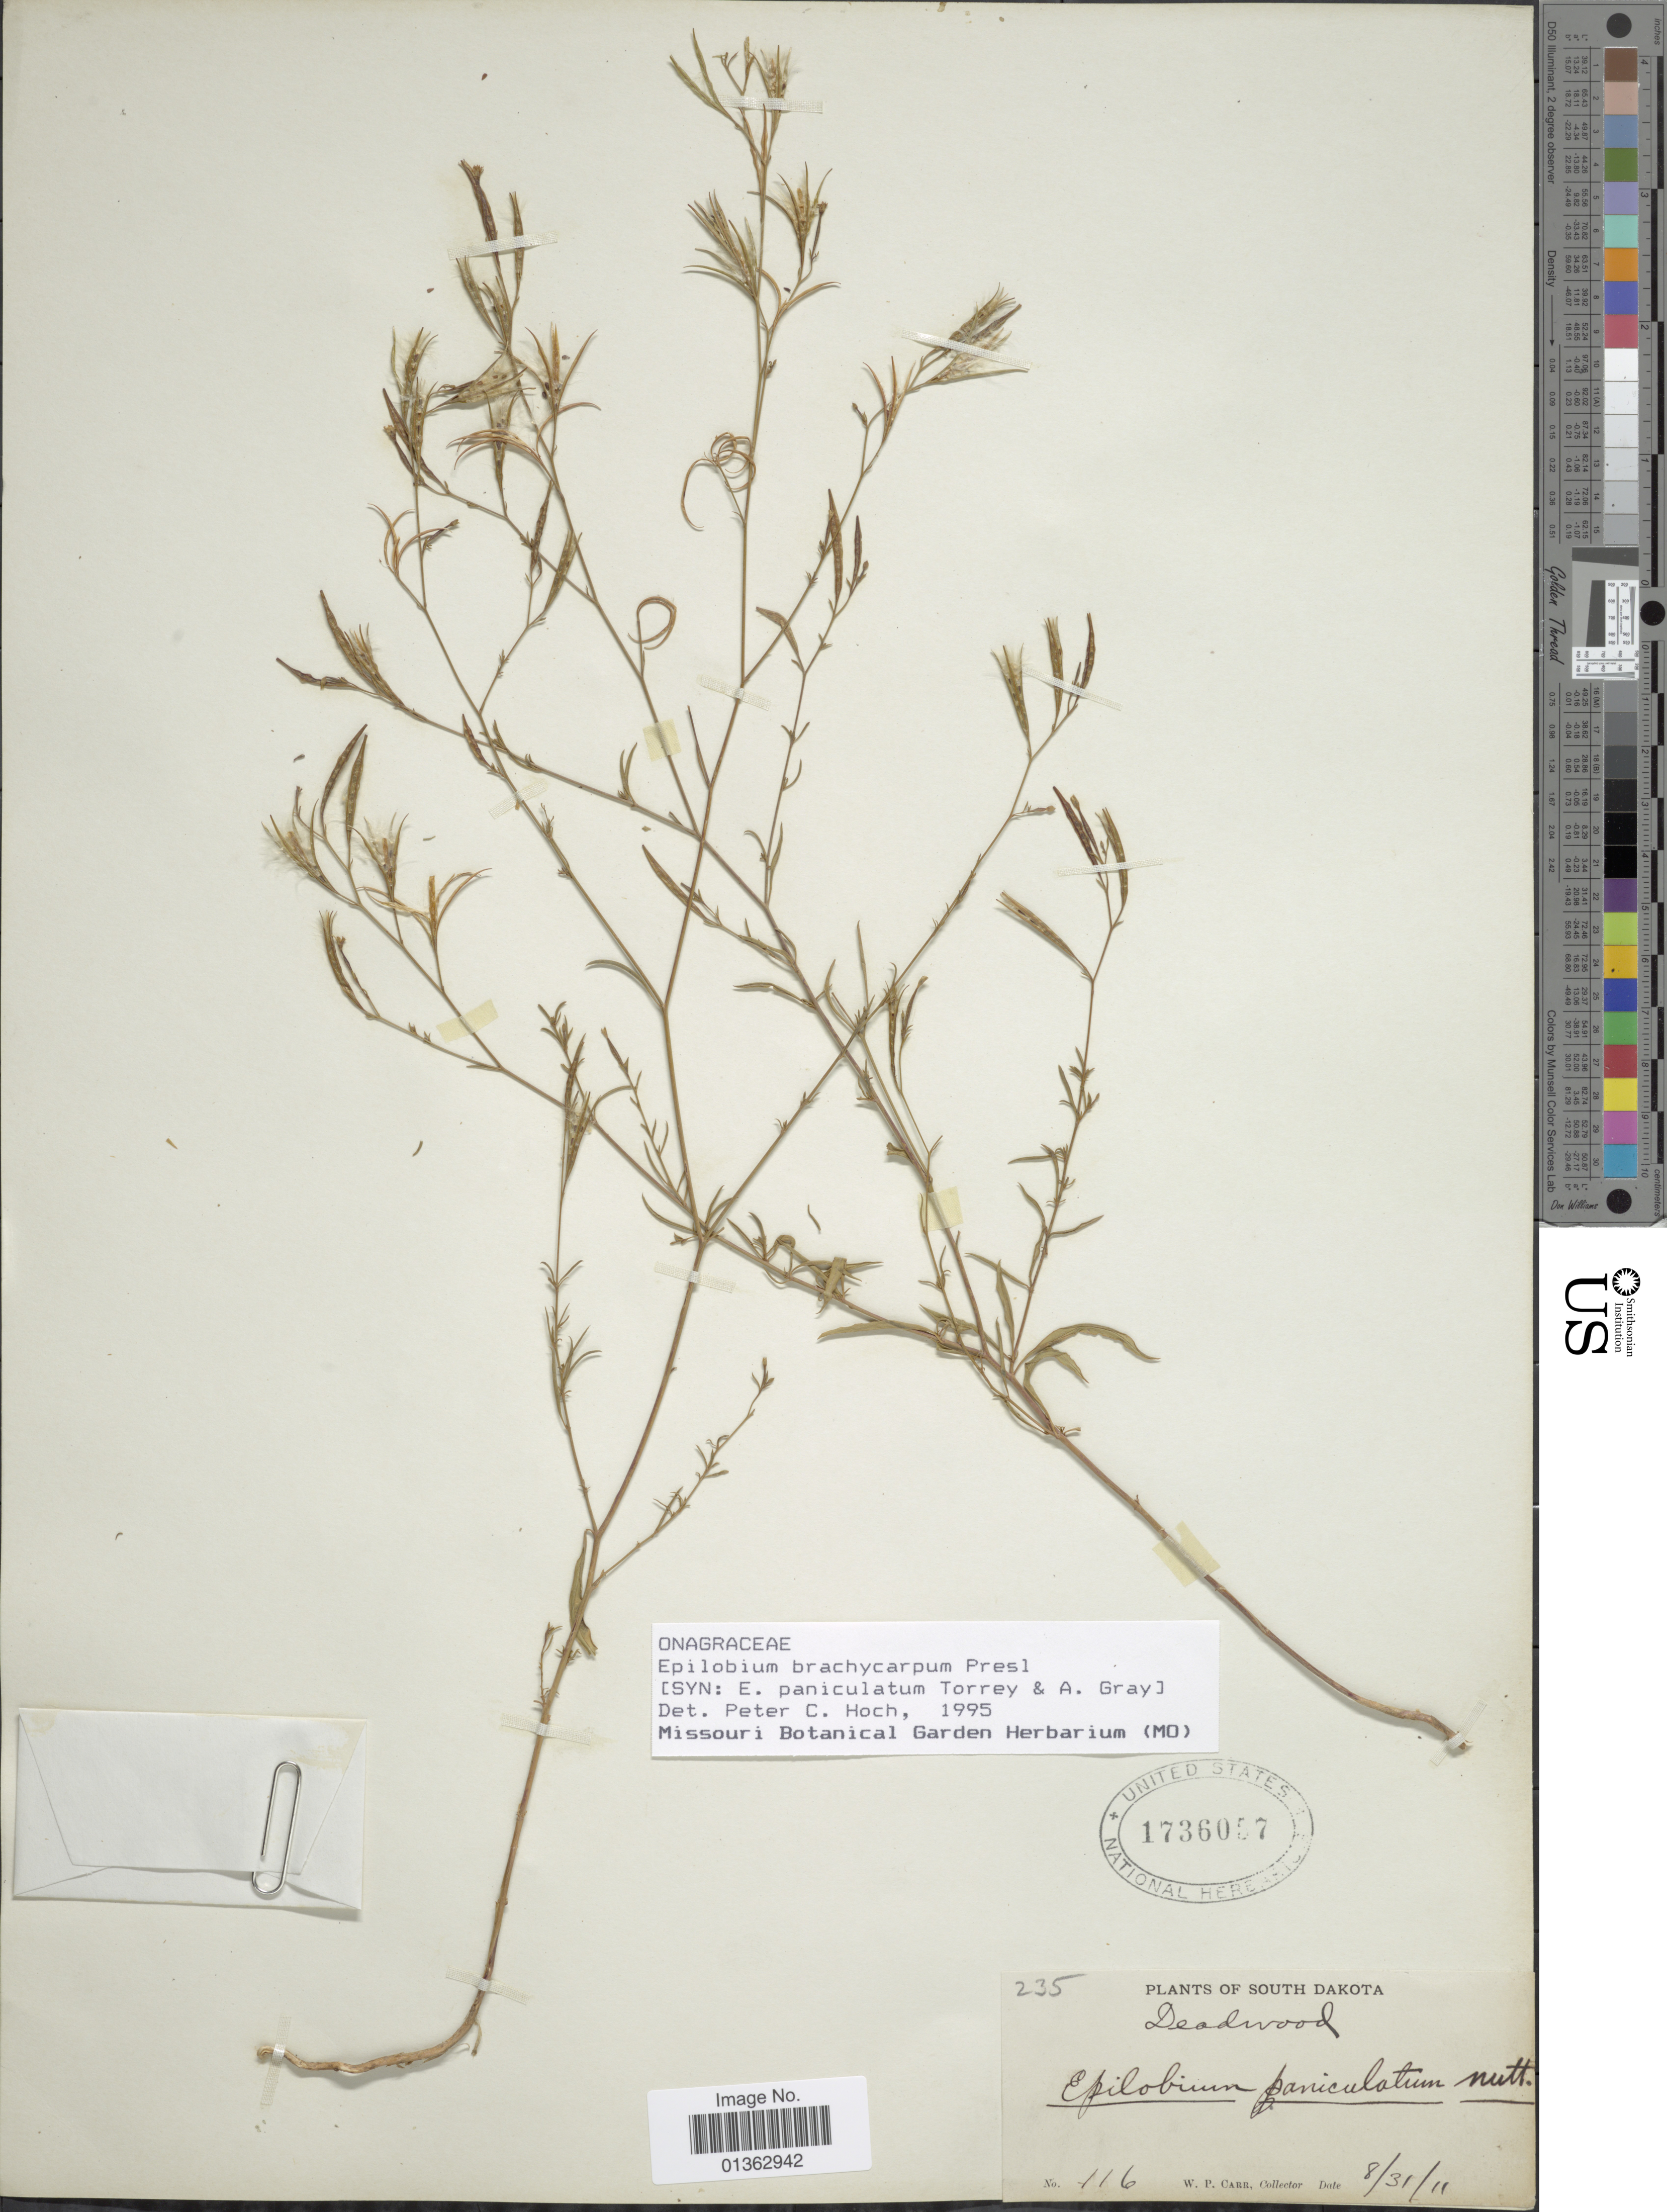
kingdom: Plantae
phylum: Tracheophyta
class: Magnoliopsida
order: Myrtales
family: Onagraceae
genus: Epilobium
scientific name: Epilobium brachycarpum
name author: C. Presl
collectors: W. Carr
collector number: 116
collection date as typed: Transcribed d/m/y: 31/8/11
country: United States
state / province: South Dakota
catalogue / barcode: US 1736057